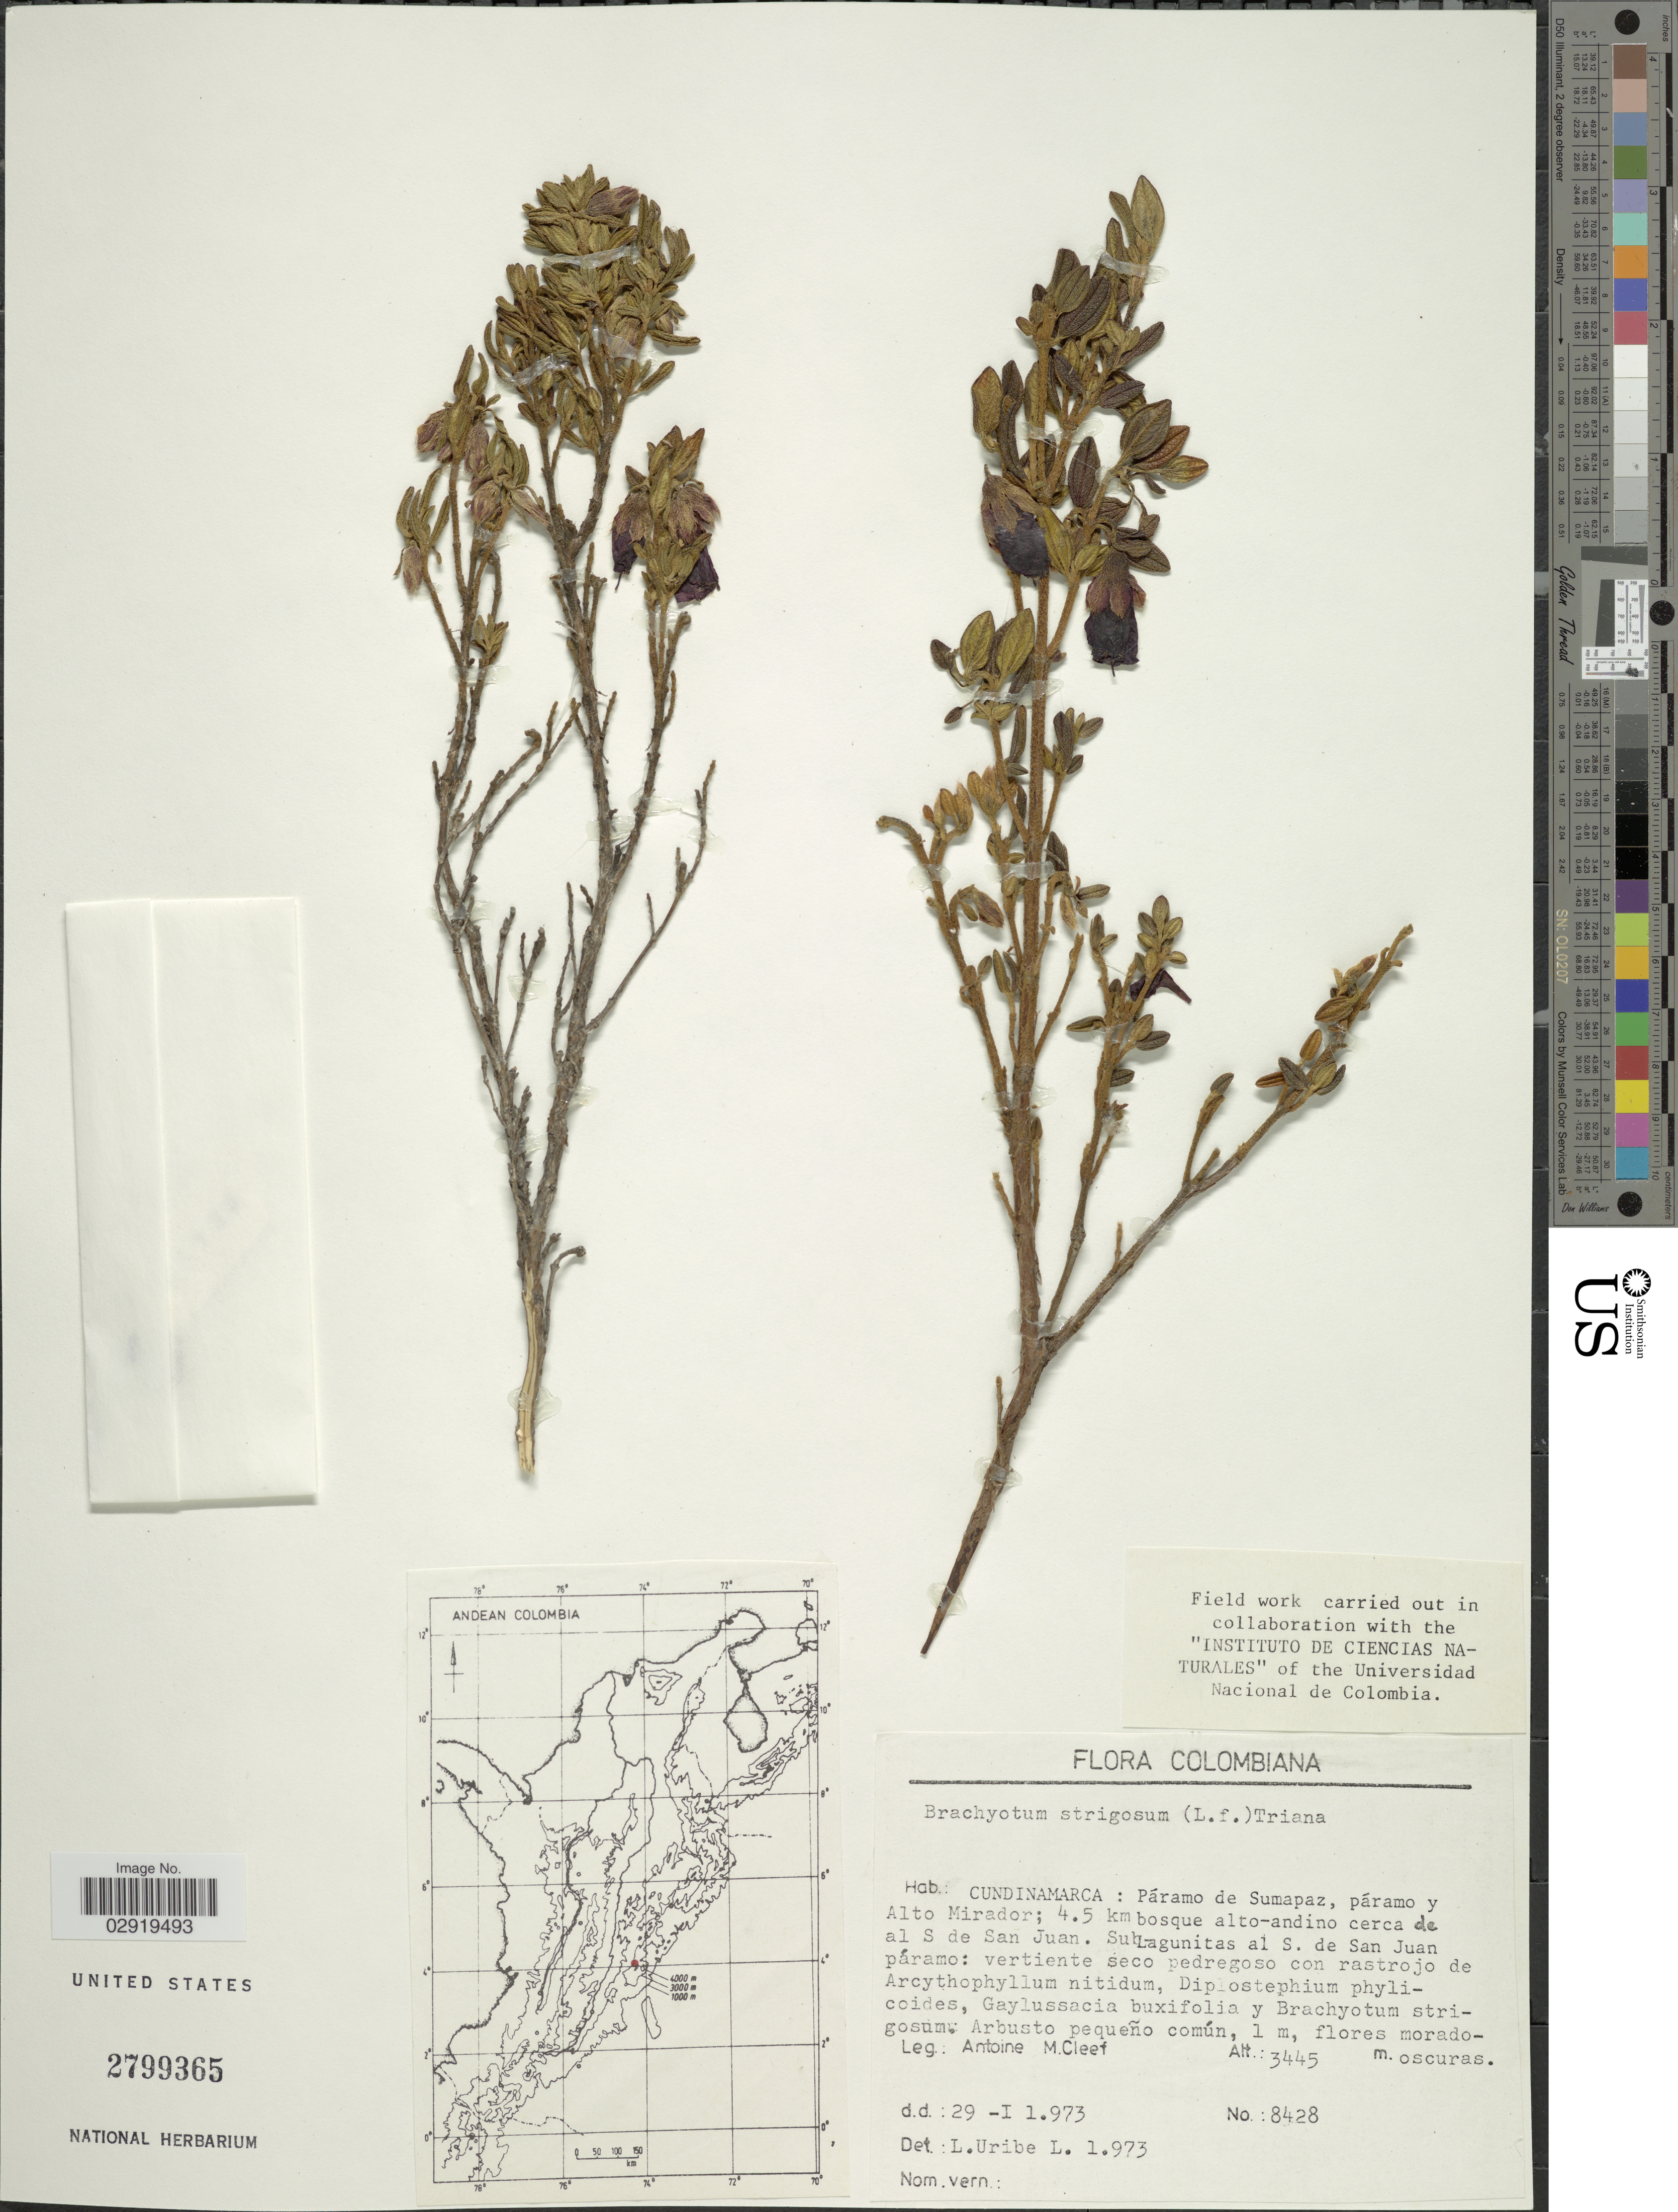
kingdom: Plantae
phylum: Tracheophyta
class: Magnoliopsida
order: Myrtales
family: Melastomataceae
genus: Brachyotum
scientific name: Brachyotum strigosum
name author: (L. f.) Triana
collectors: A. M. Cleef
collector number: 8428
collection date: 1973-01-29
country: Colombia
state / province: Cundinamarca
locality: Páramo de Sumapaz, páramo y Alto Mirador; 4.5 km bosque alto-andino cerca de al S de San Juan. Sub-Lagunitas al S. de San Juan páramo.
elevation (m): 3445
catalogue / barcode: US 2799365